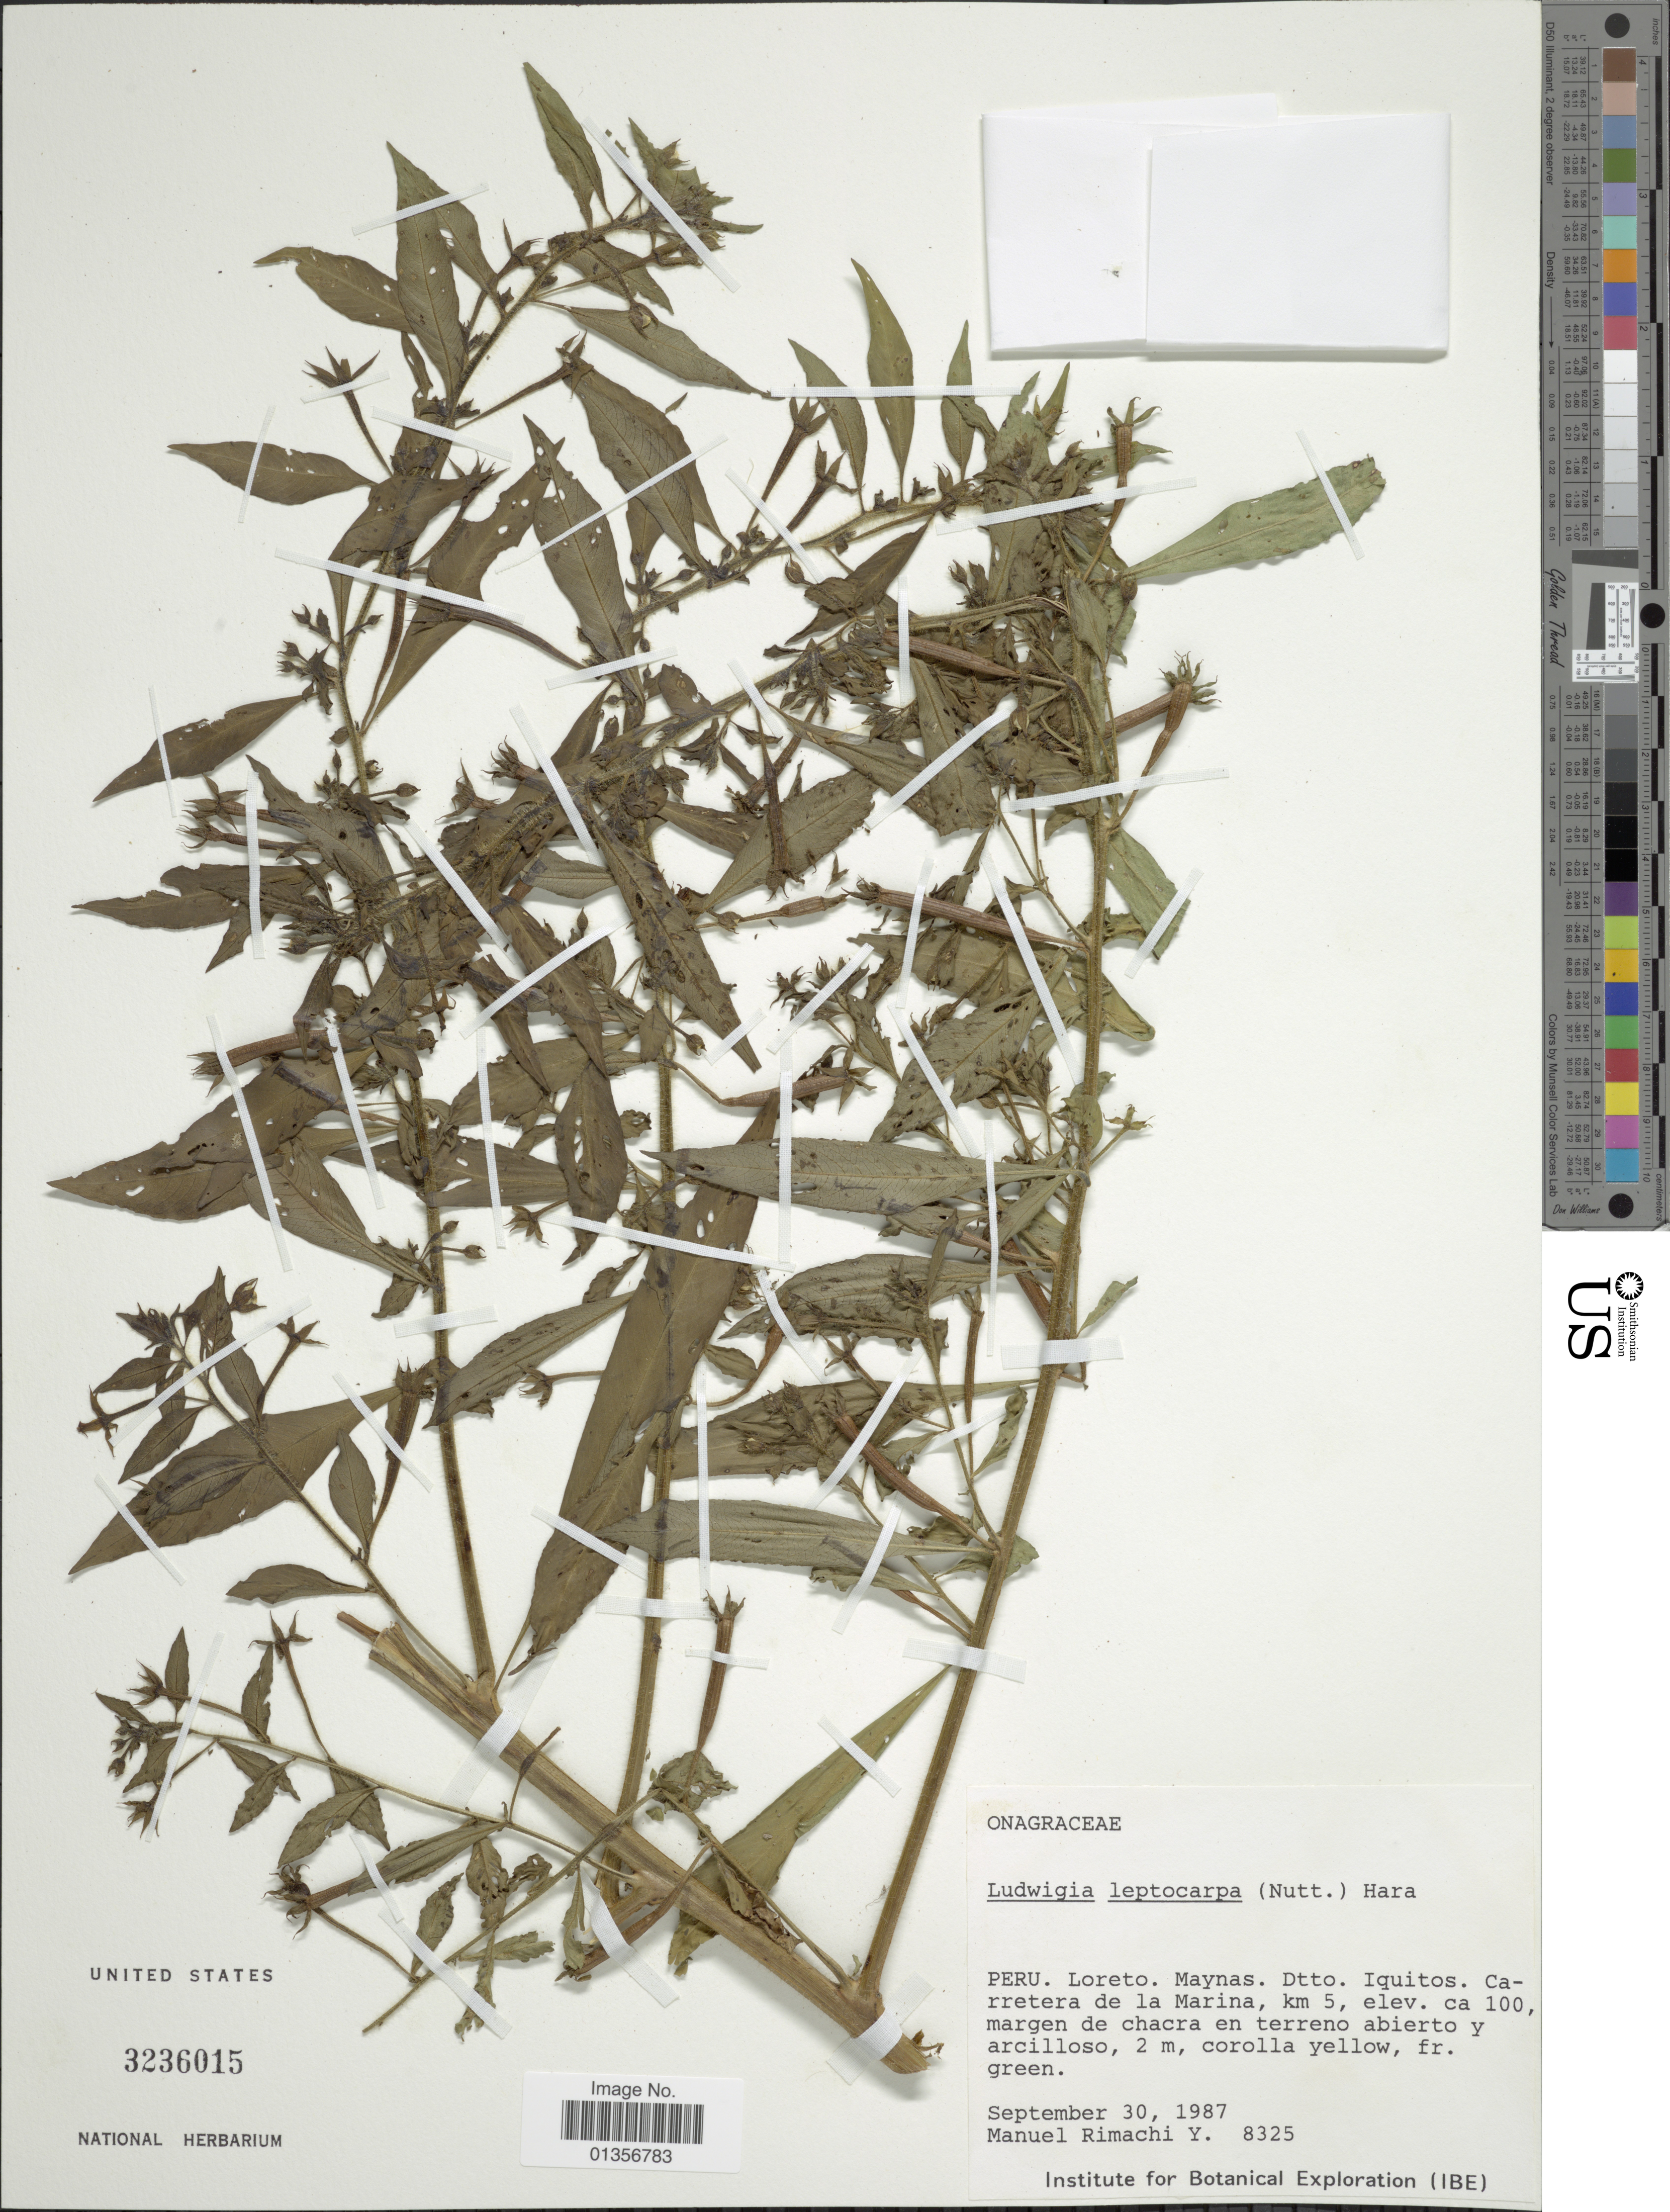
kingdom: Plantae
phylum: Tracheophyta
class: Magnoliopsida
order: Myrtales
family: Onagraceae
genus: Ludwigia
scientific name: Ludwigia leptocarpa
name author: (Nutt.) H. Hara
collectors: M. Rimachi Y.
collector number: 8325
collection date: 1987-09-30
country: Peru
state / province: Loreto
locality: Maynas. Dtto. Iquitos. Carretera de la Marina, km 5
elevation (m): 100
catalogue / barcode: US 3236015